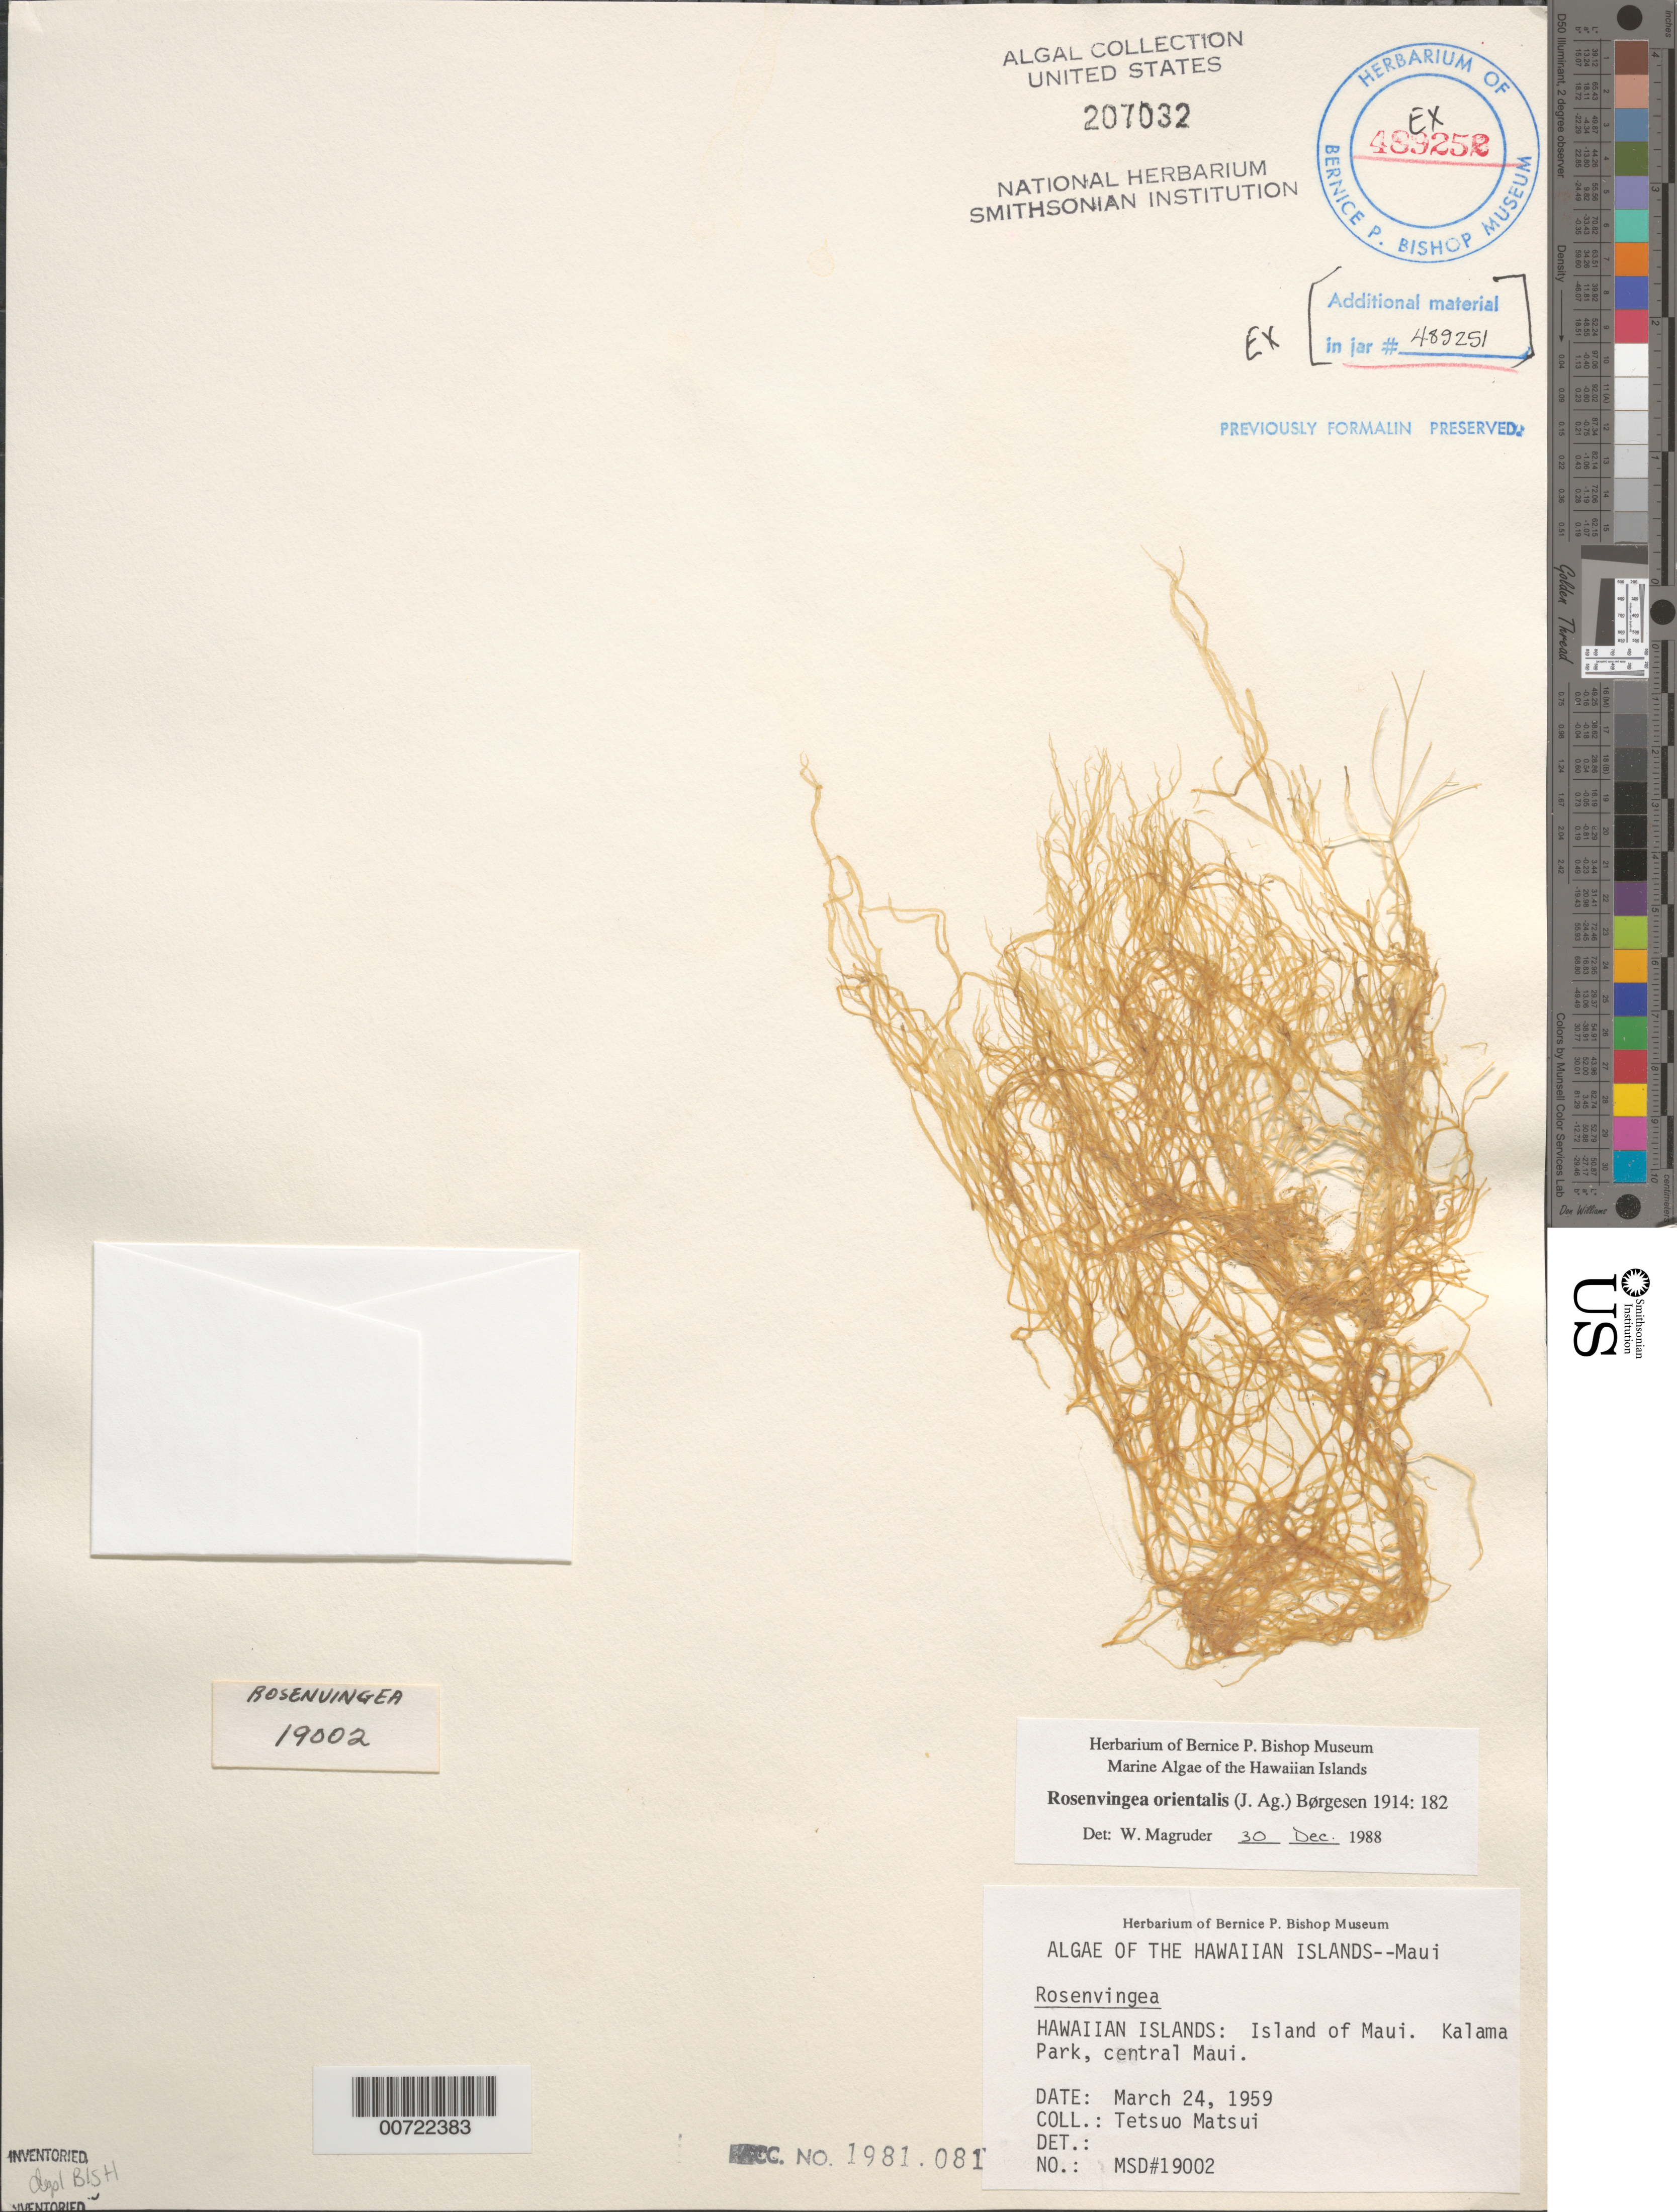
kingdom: Chromista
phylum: Ochrophyta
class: Phaeophyceae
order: Scytosiphonales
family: Scytosiphonaceae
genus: Rosenvingea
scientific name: Rosenvingea orientalis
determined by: Magruder, W. H.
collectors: T. Matsui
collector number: MSD 19002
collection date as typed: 24 Mar 1959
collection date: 1959-03-24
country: United States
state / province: Hawaii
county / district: Maui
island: Maui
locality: Kalama Park, central Maui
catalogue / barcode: US 207032